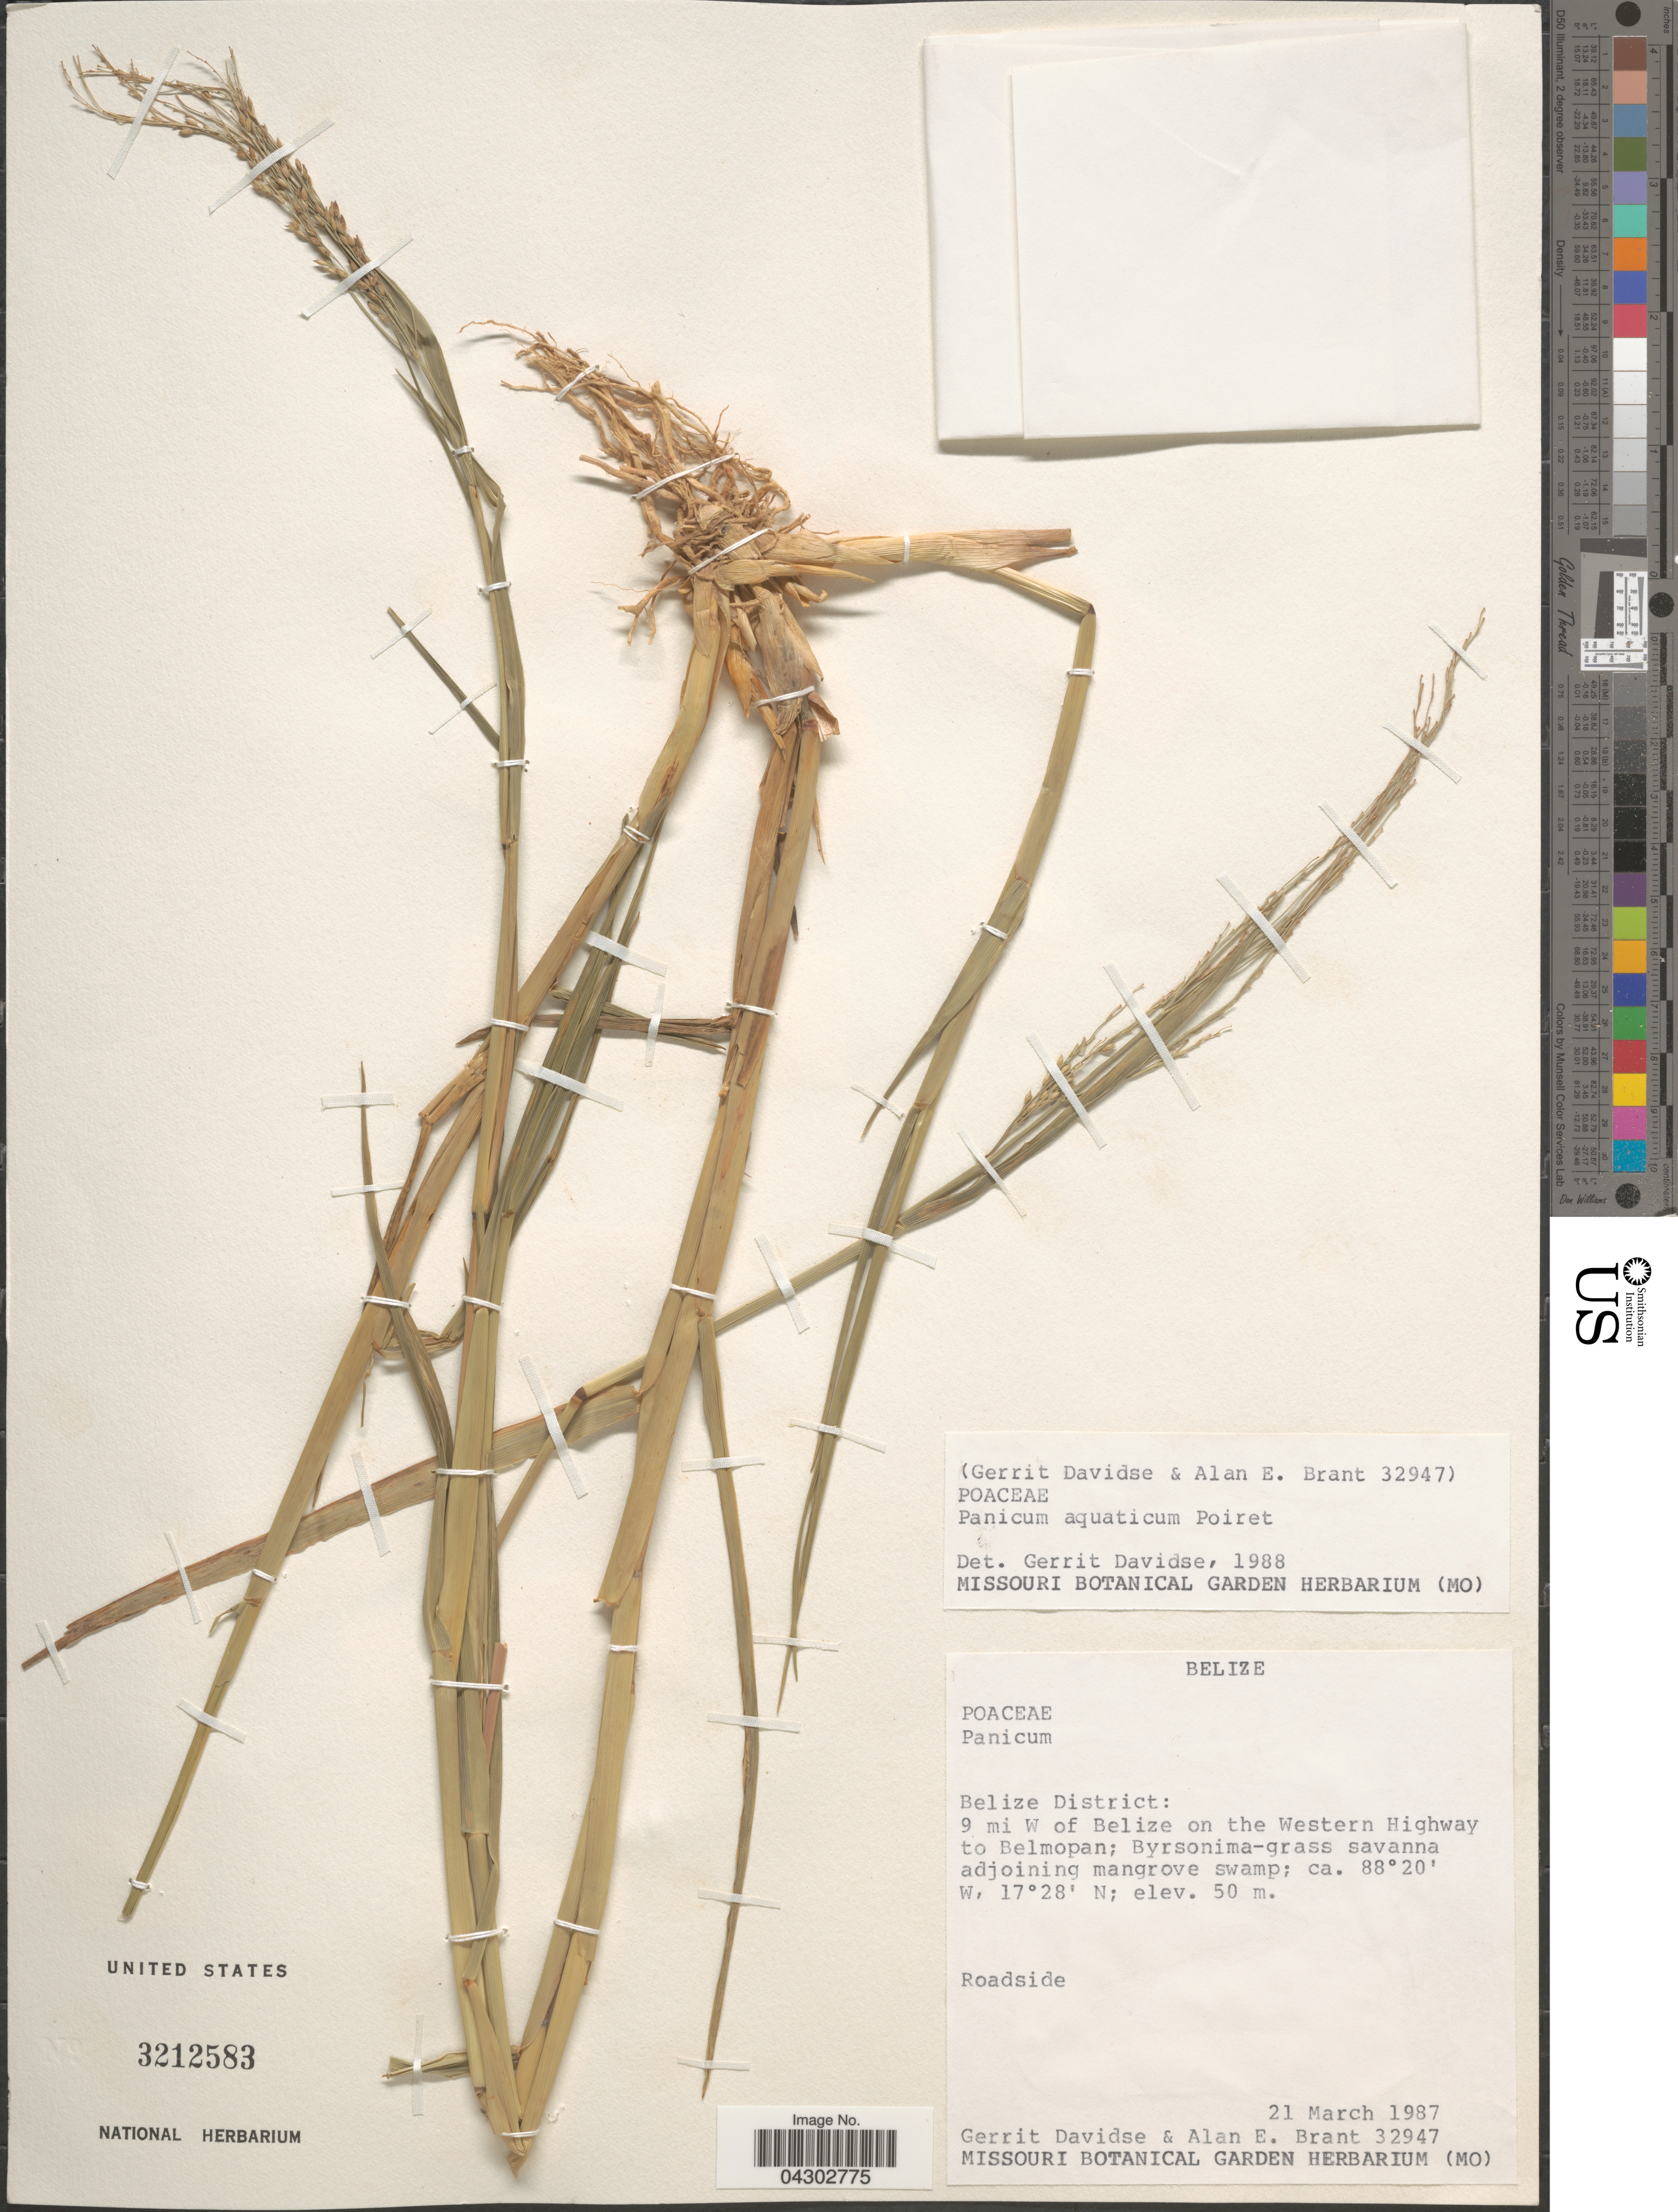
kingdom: Plantae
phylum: Tracheophyta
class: Liliopsida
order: Poales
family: Poaceae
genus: Panicum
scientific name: Panicum aquaticum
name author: Poir.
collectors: G. Davidse & A. Brant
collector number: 32947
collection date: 1987-03-21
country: Belize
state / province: Belize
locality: Belize District: 9 mi W of Belize on the Western Highway to Belmopan; Byrsonima-grass savanna adjoining mangrove swamp.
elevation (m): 50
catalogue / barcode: US 3212583